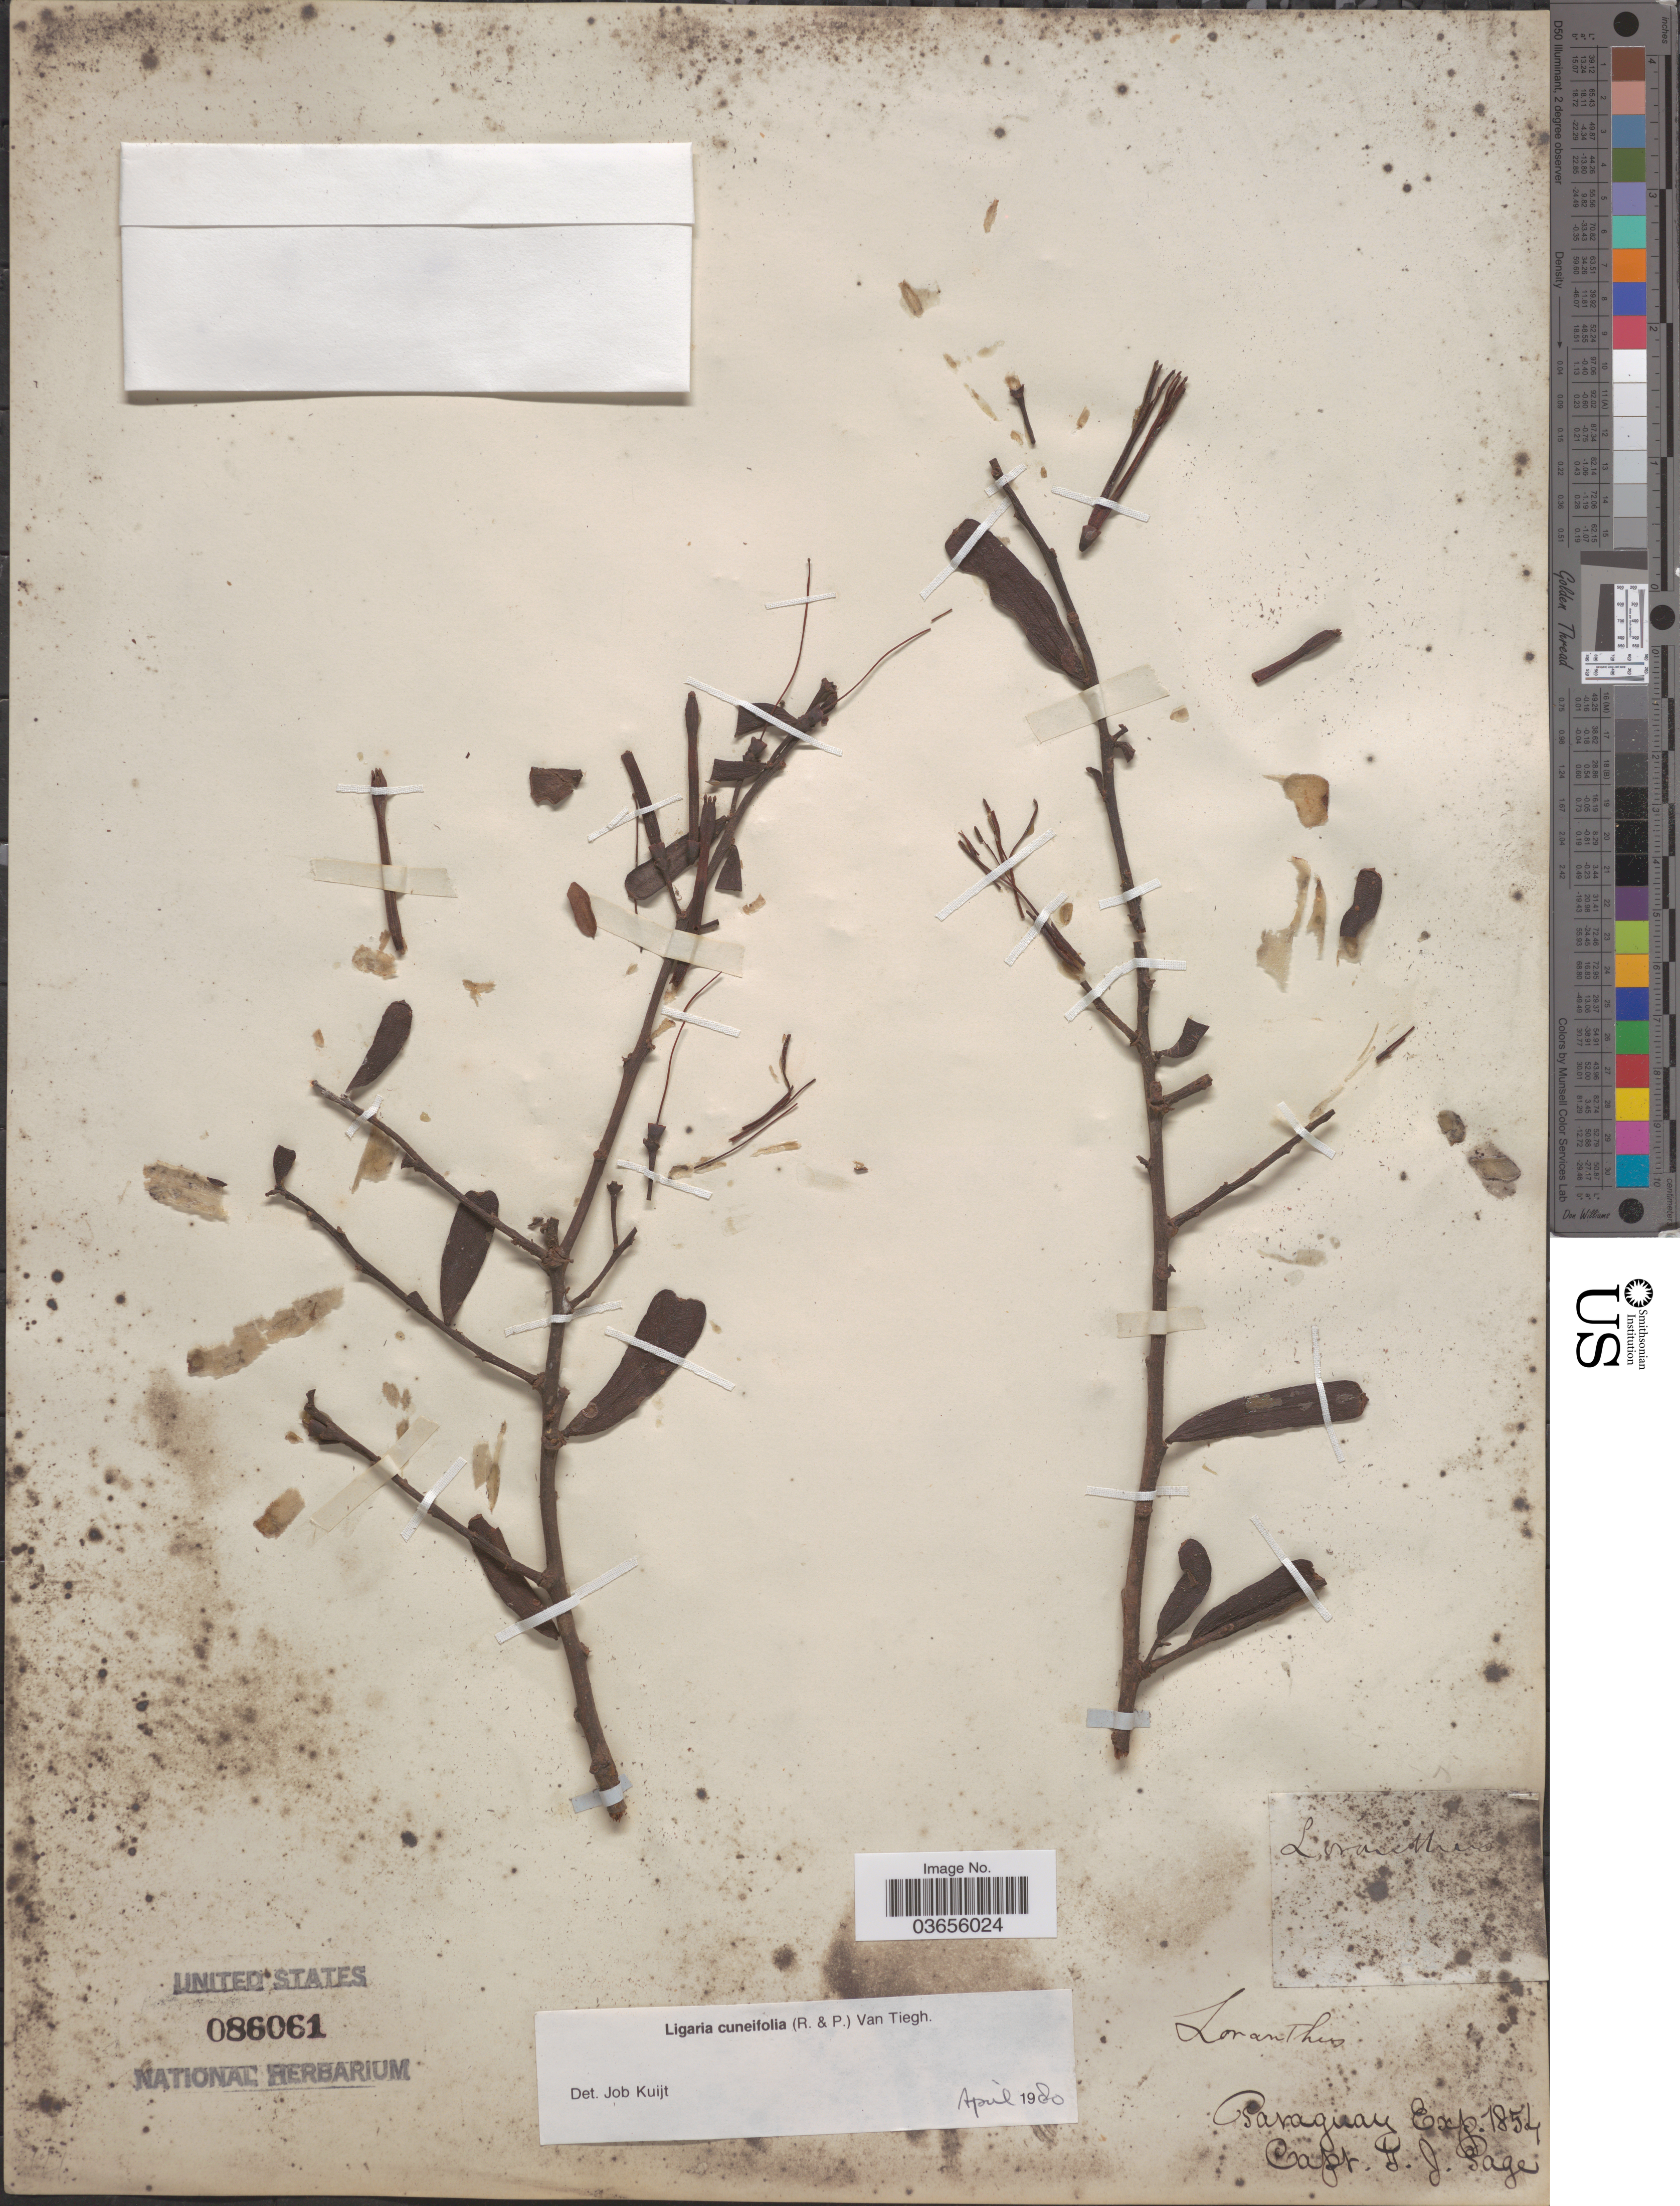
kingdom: Plantae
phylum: Tracheophyta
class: Magnoliopsida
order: Santalales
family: Loranthaceae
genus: Ligaria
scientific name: Ligaria cuneifolia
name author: (Ruiz & Pav.) Tiegh.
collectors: T. J. Page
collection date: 1854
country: Paraguay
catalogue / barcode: US 86061